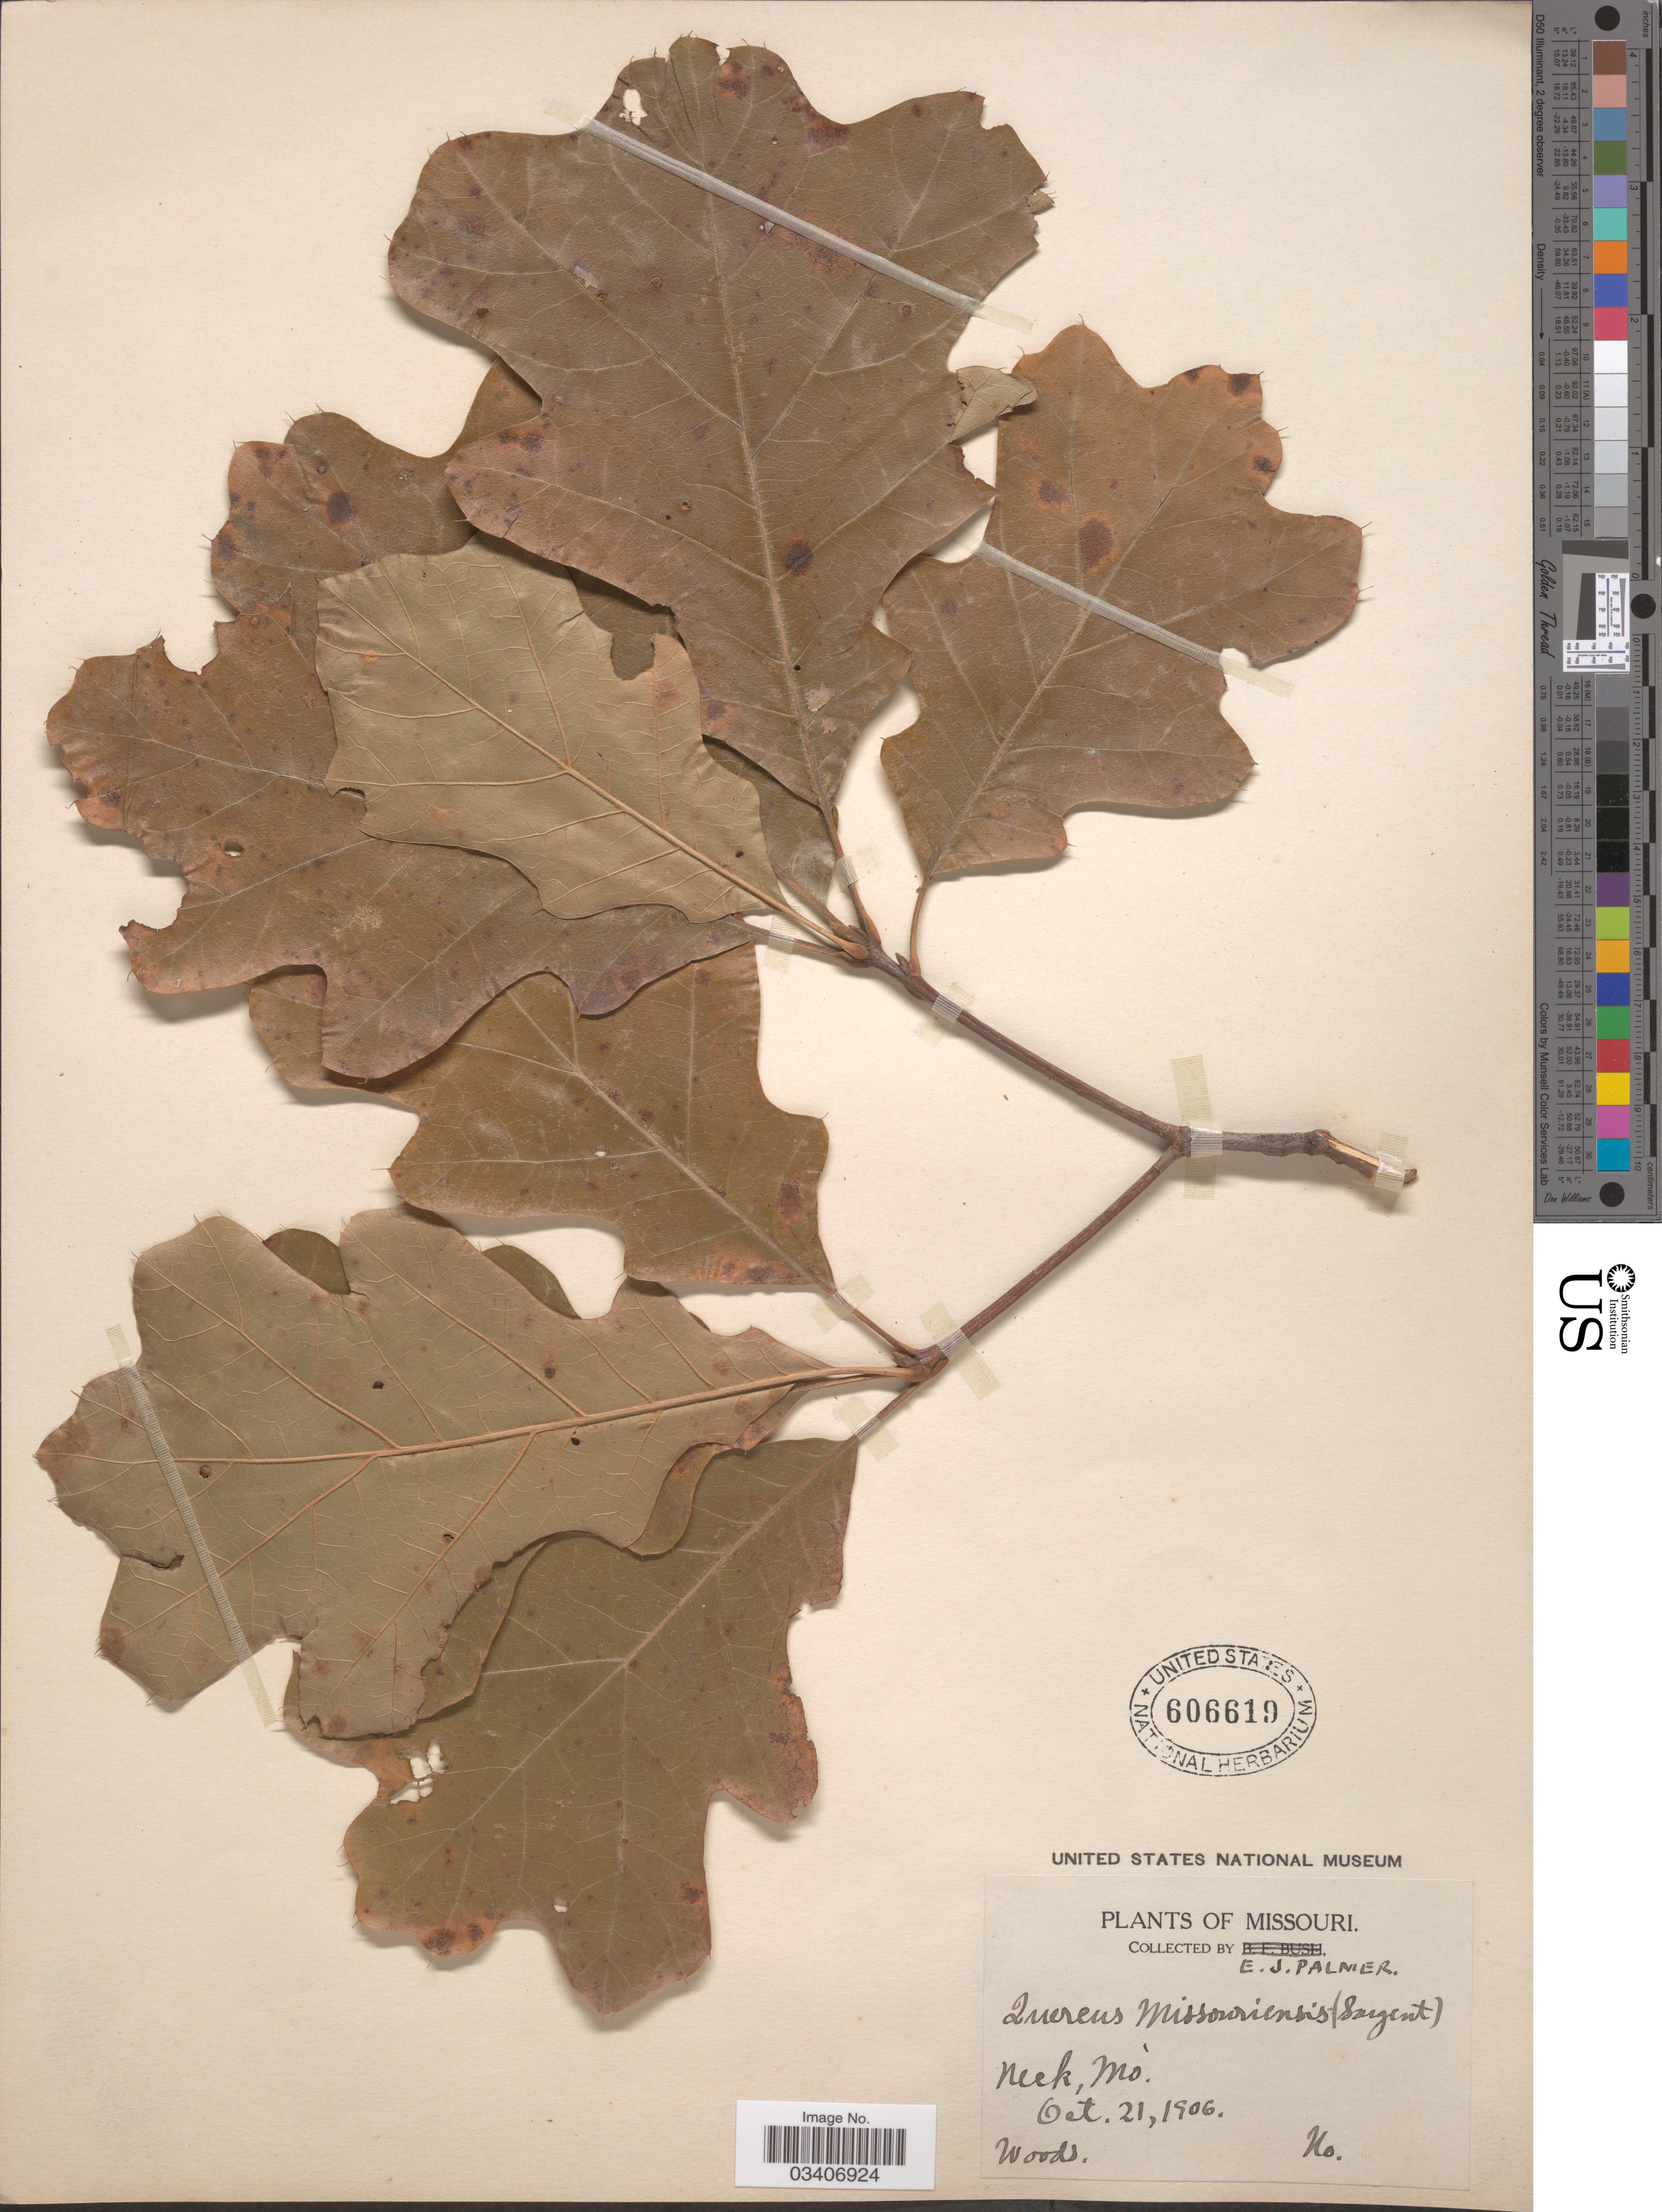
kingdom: Plantae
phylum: Tracheophyta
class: Magnoliopsida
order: Fagales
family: Fagaceae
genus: Quercus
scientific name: Quercus missouriensis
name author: (Sarg.) Ashe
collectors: E. J. Palmer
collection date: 1906-10-21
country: United States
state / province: Missouri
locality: Neck.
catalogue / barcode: US 606619